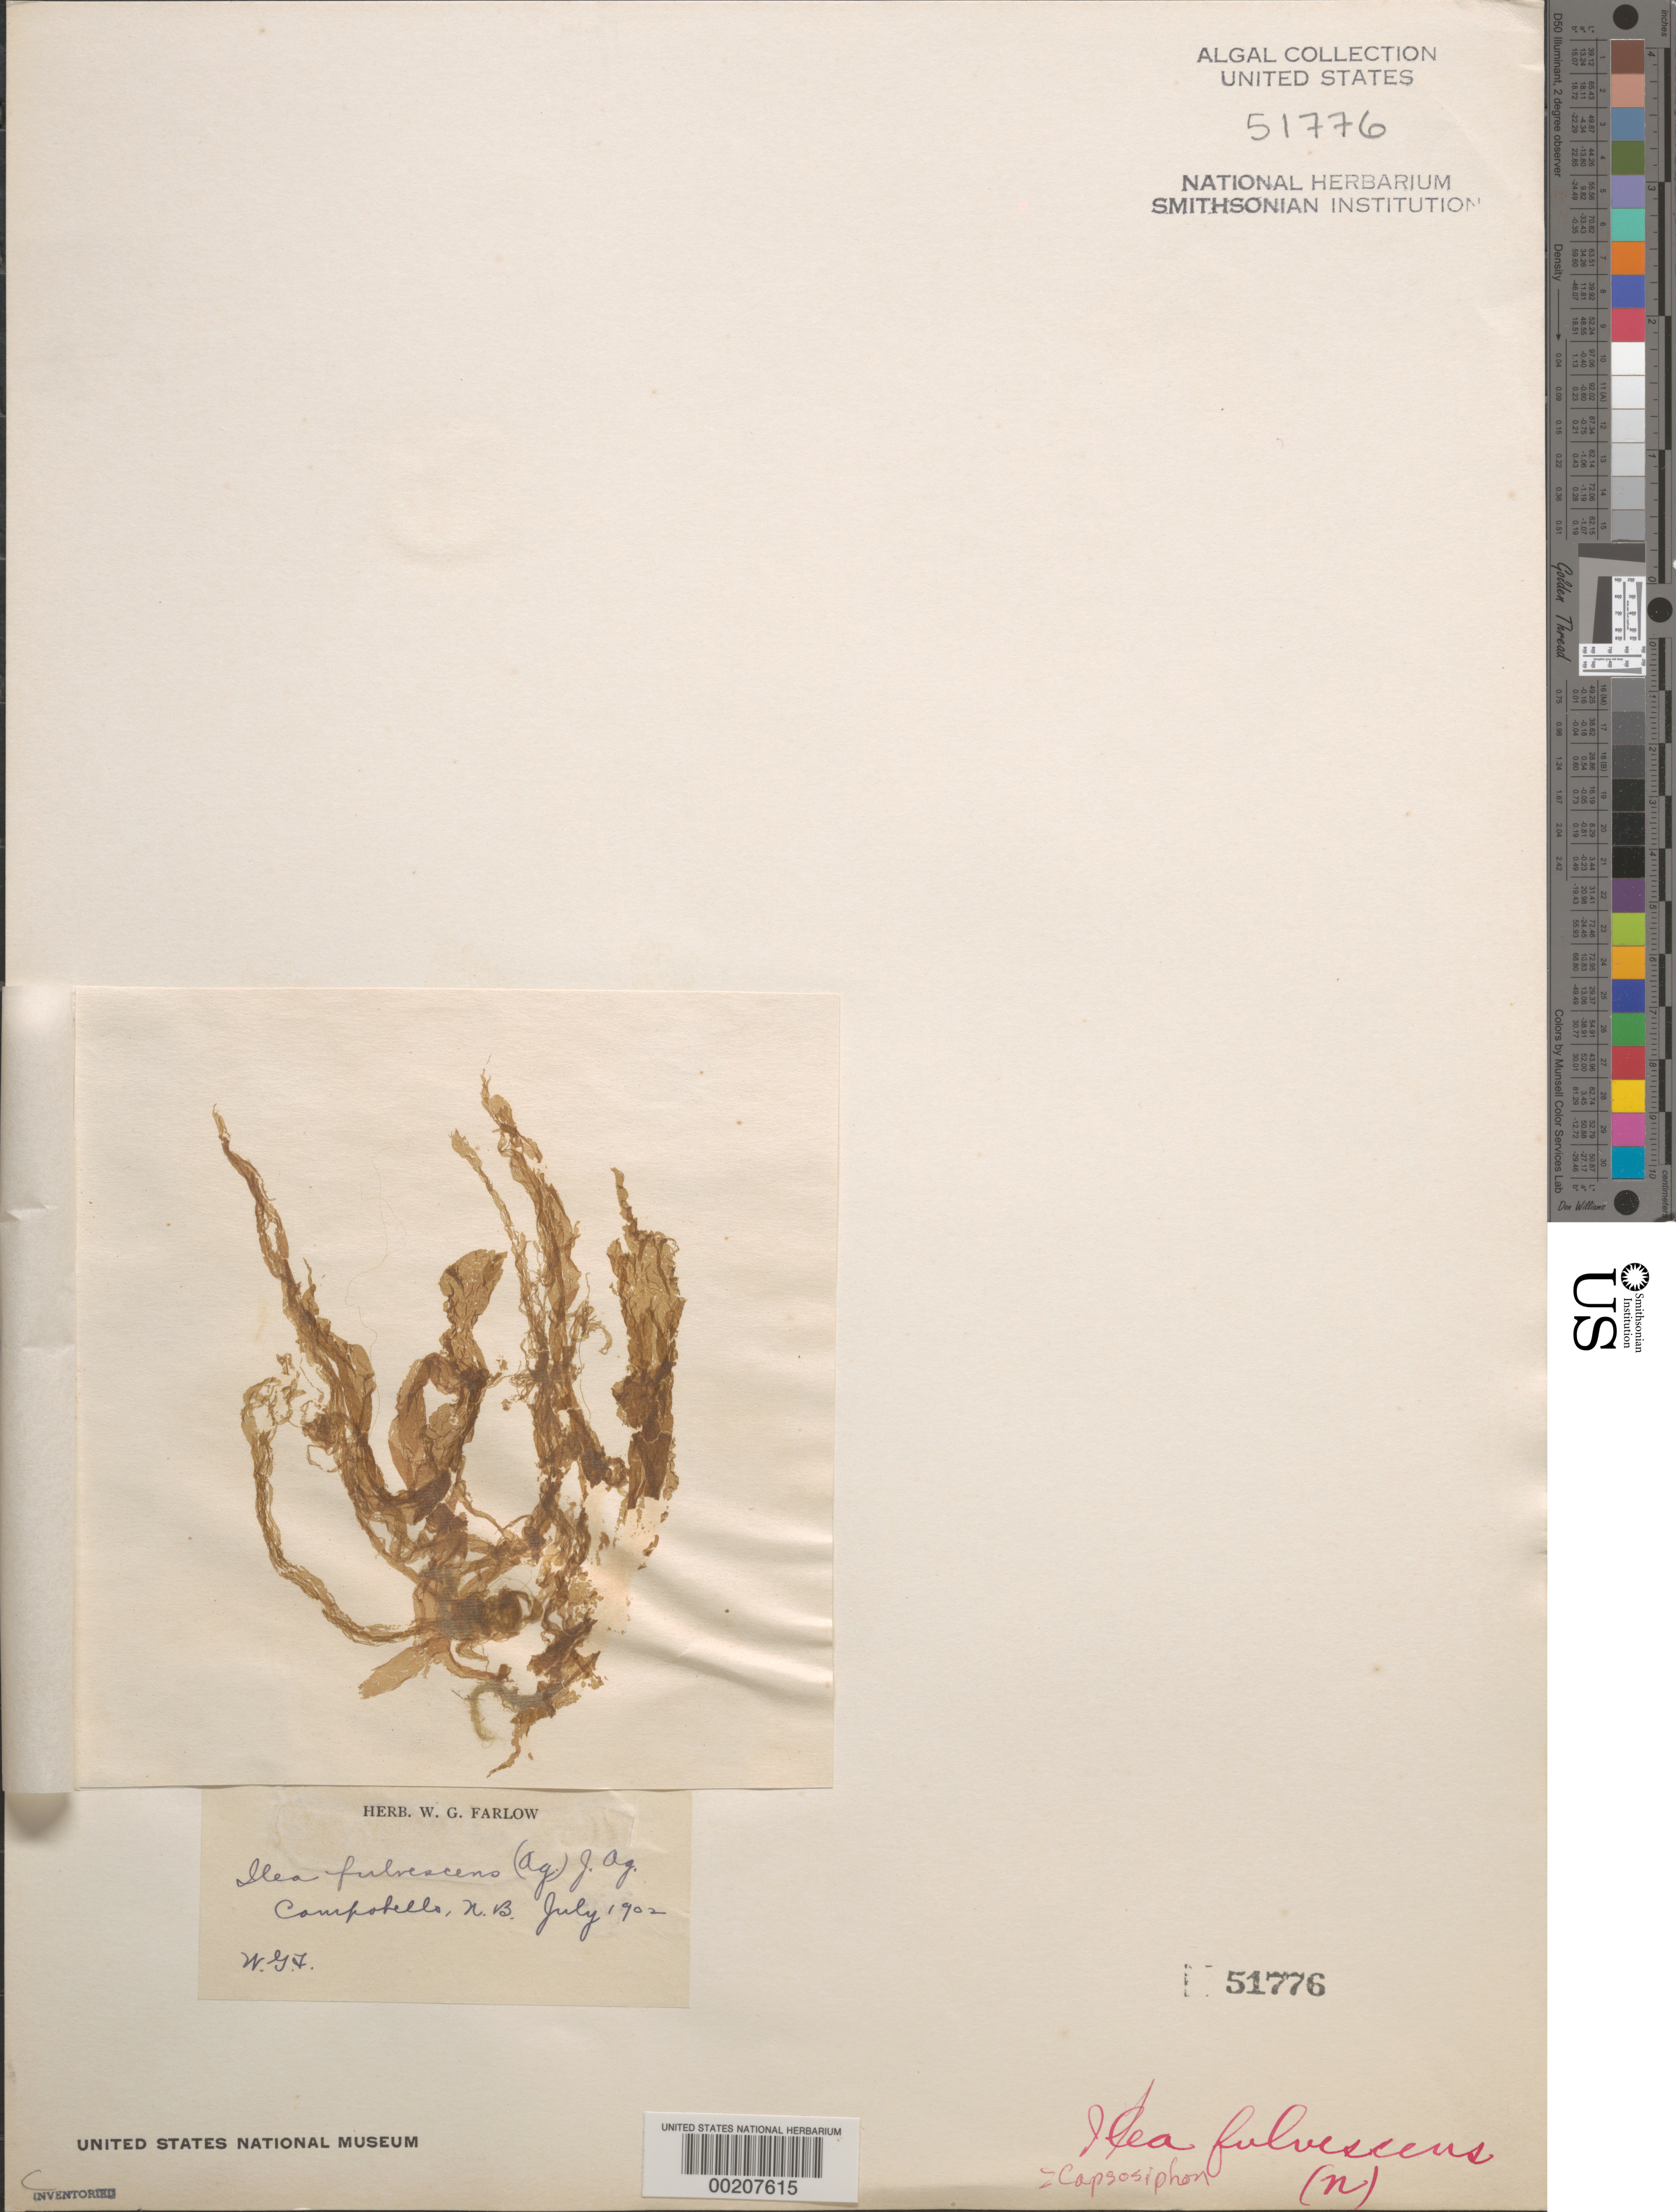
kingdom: Plantae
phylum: Chlorophyta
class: Ulvophyceae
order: Ulotrichales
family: Ulotrichaceae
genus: Capsosiphon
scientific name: Capsosiphon fulvescens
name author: (C. Agardh) Setchell & N.L. Gardner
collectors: W. G. Farlow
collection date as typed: Jul 1902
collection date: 1902-07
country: Canada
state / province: New Brunswick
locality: Campobello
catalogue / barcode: US 51776